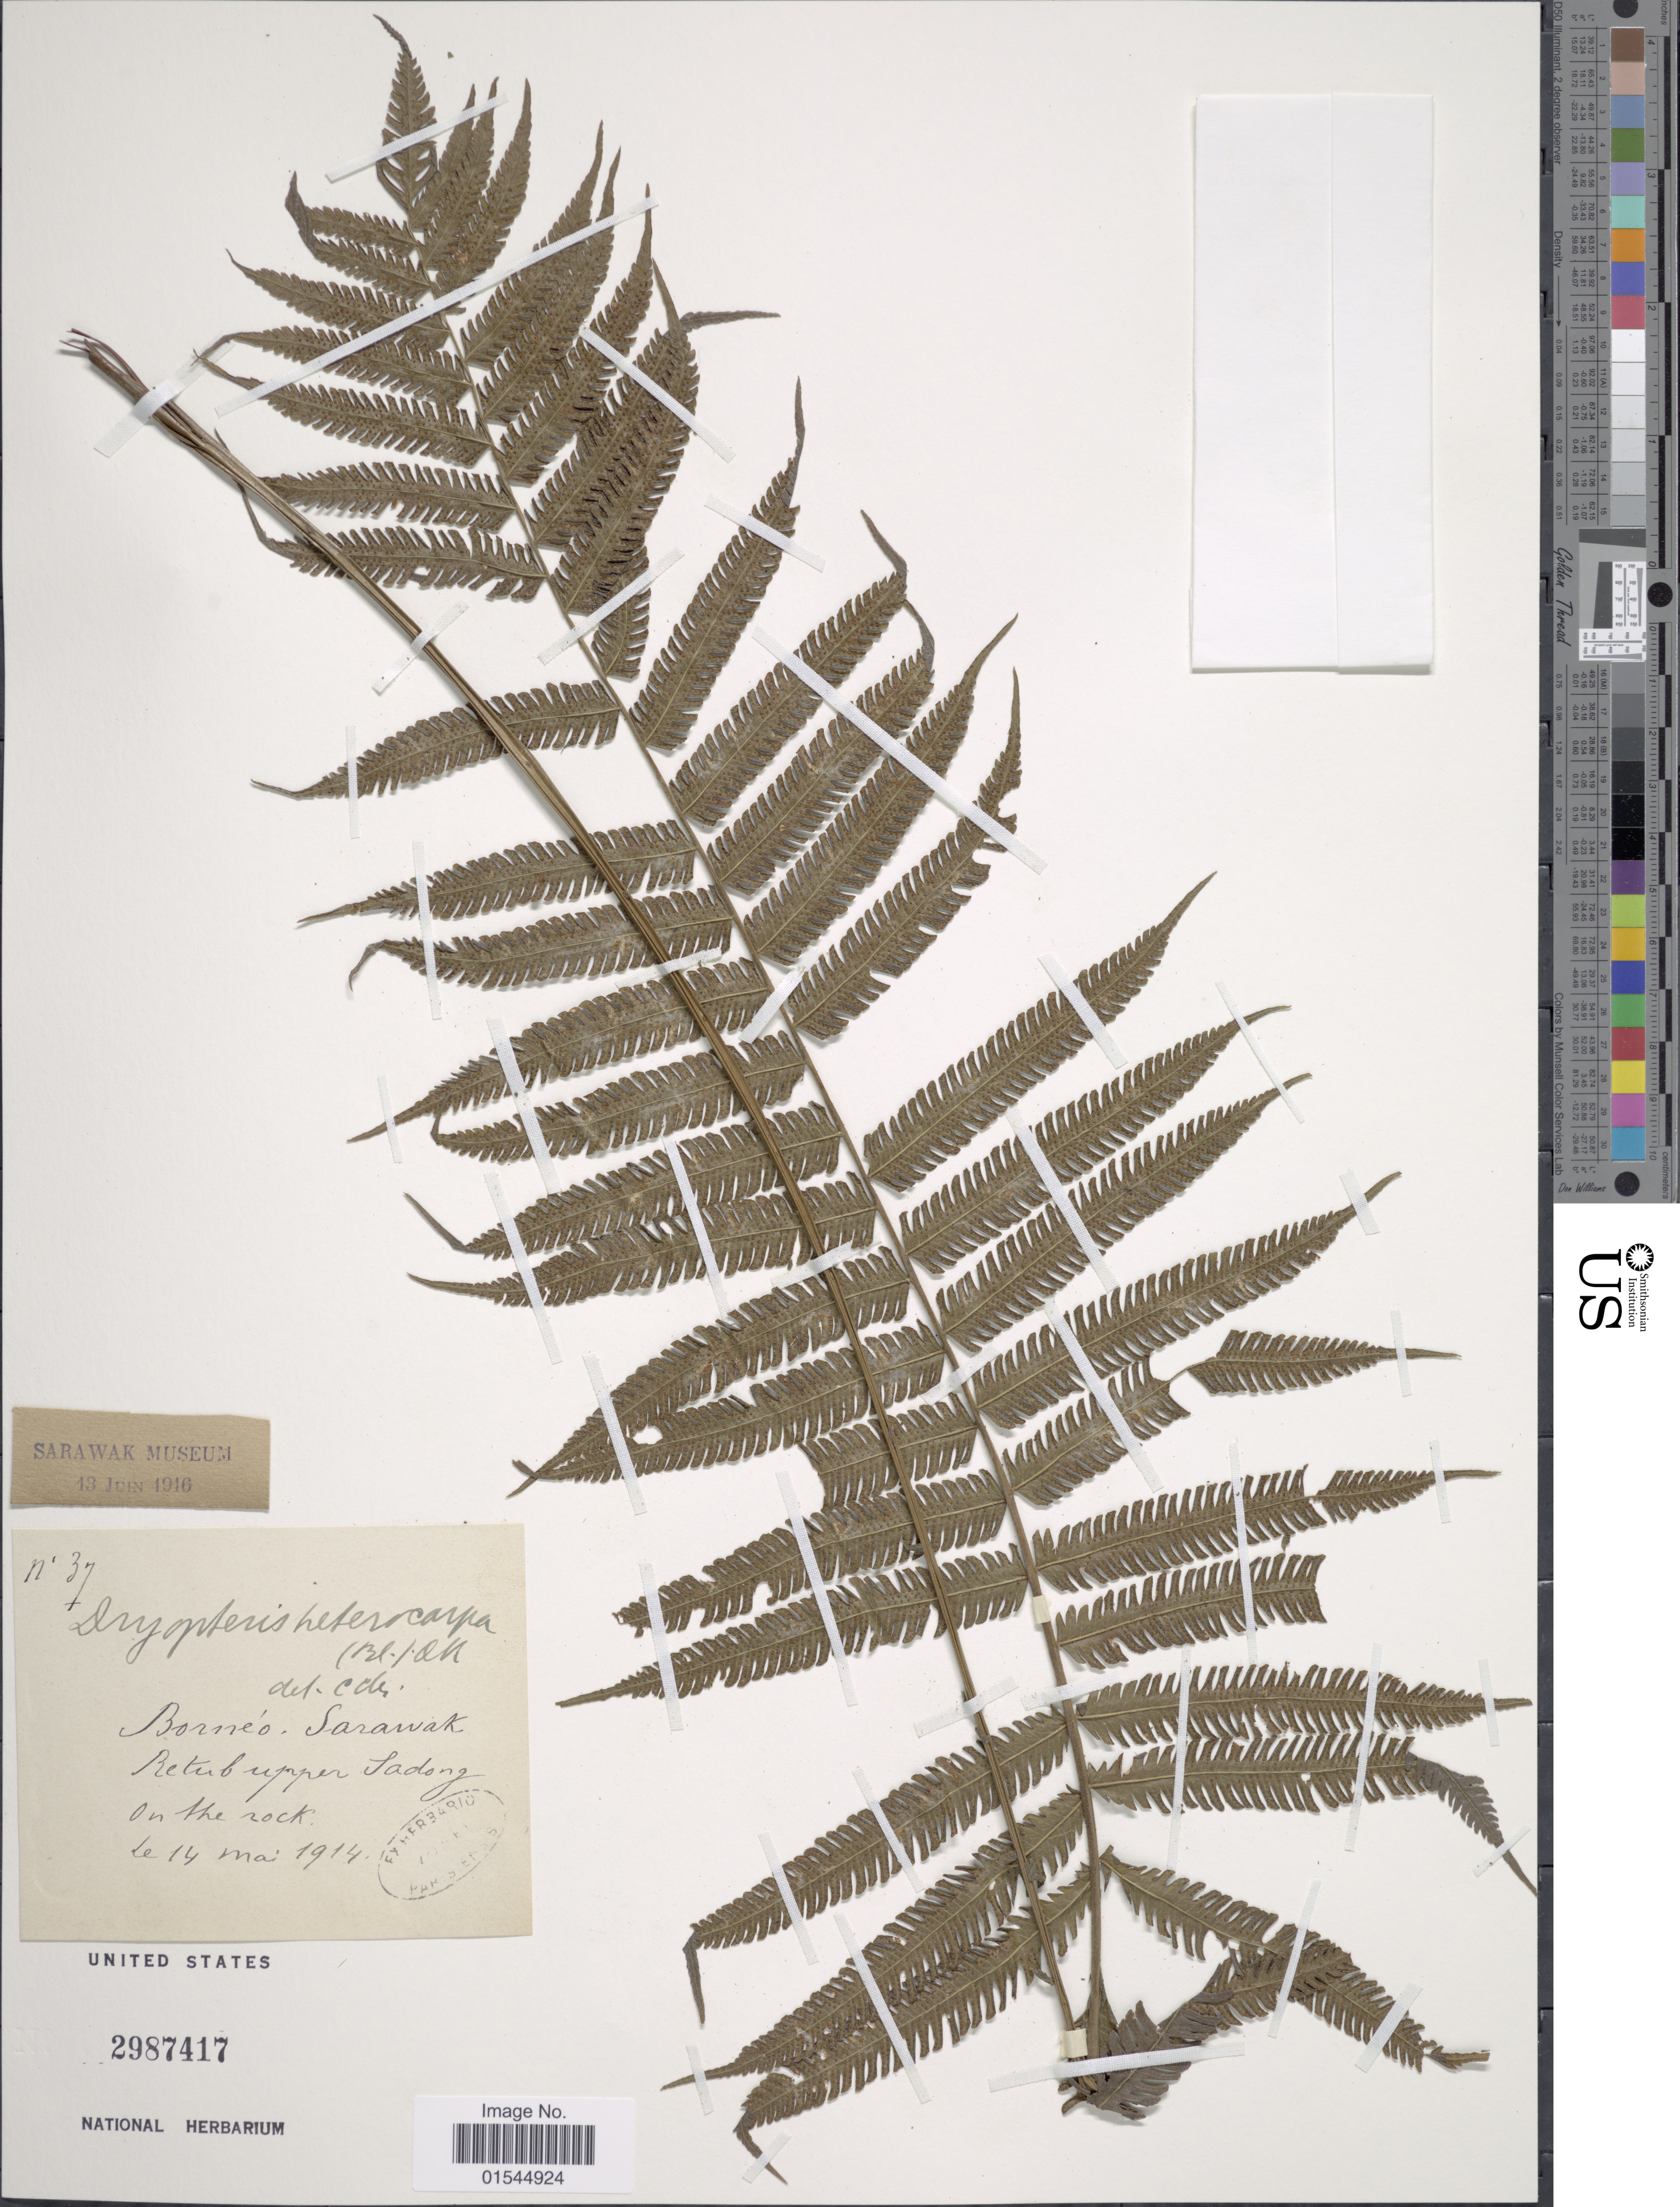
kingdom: Plantae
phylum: Tracheophyta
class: Polypodiopsida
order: Polypodiales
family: Thelypteridaceae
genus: Sphaerostephanos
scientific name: Sphaerostephanos heterocarpus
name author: (Blume) Holttum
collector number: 37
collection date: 1914-05-14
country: Malaysia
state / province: Sarawak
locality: Retub upper Sadong, on the rock.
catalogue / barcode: US 2987417